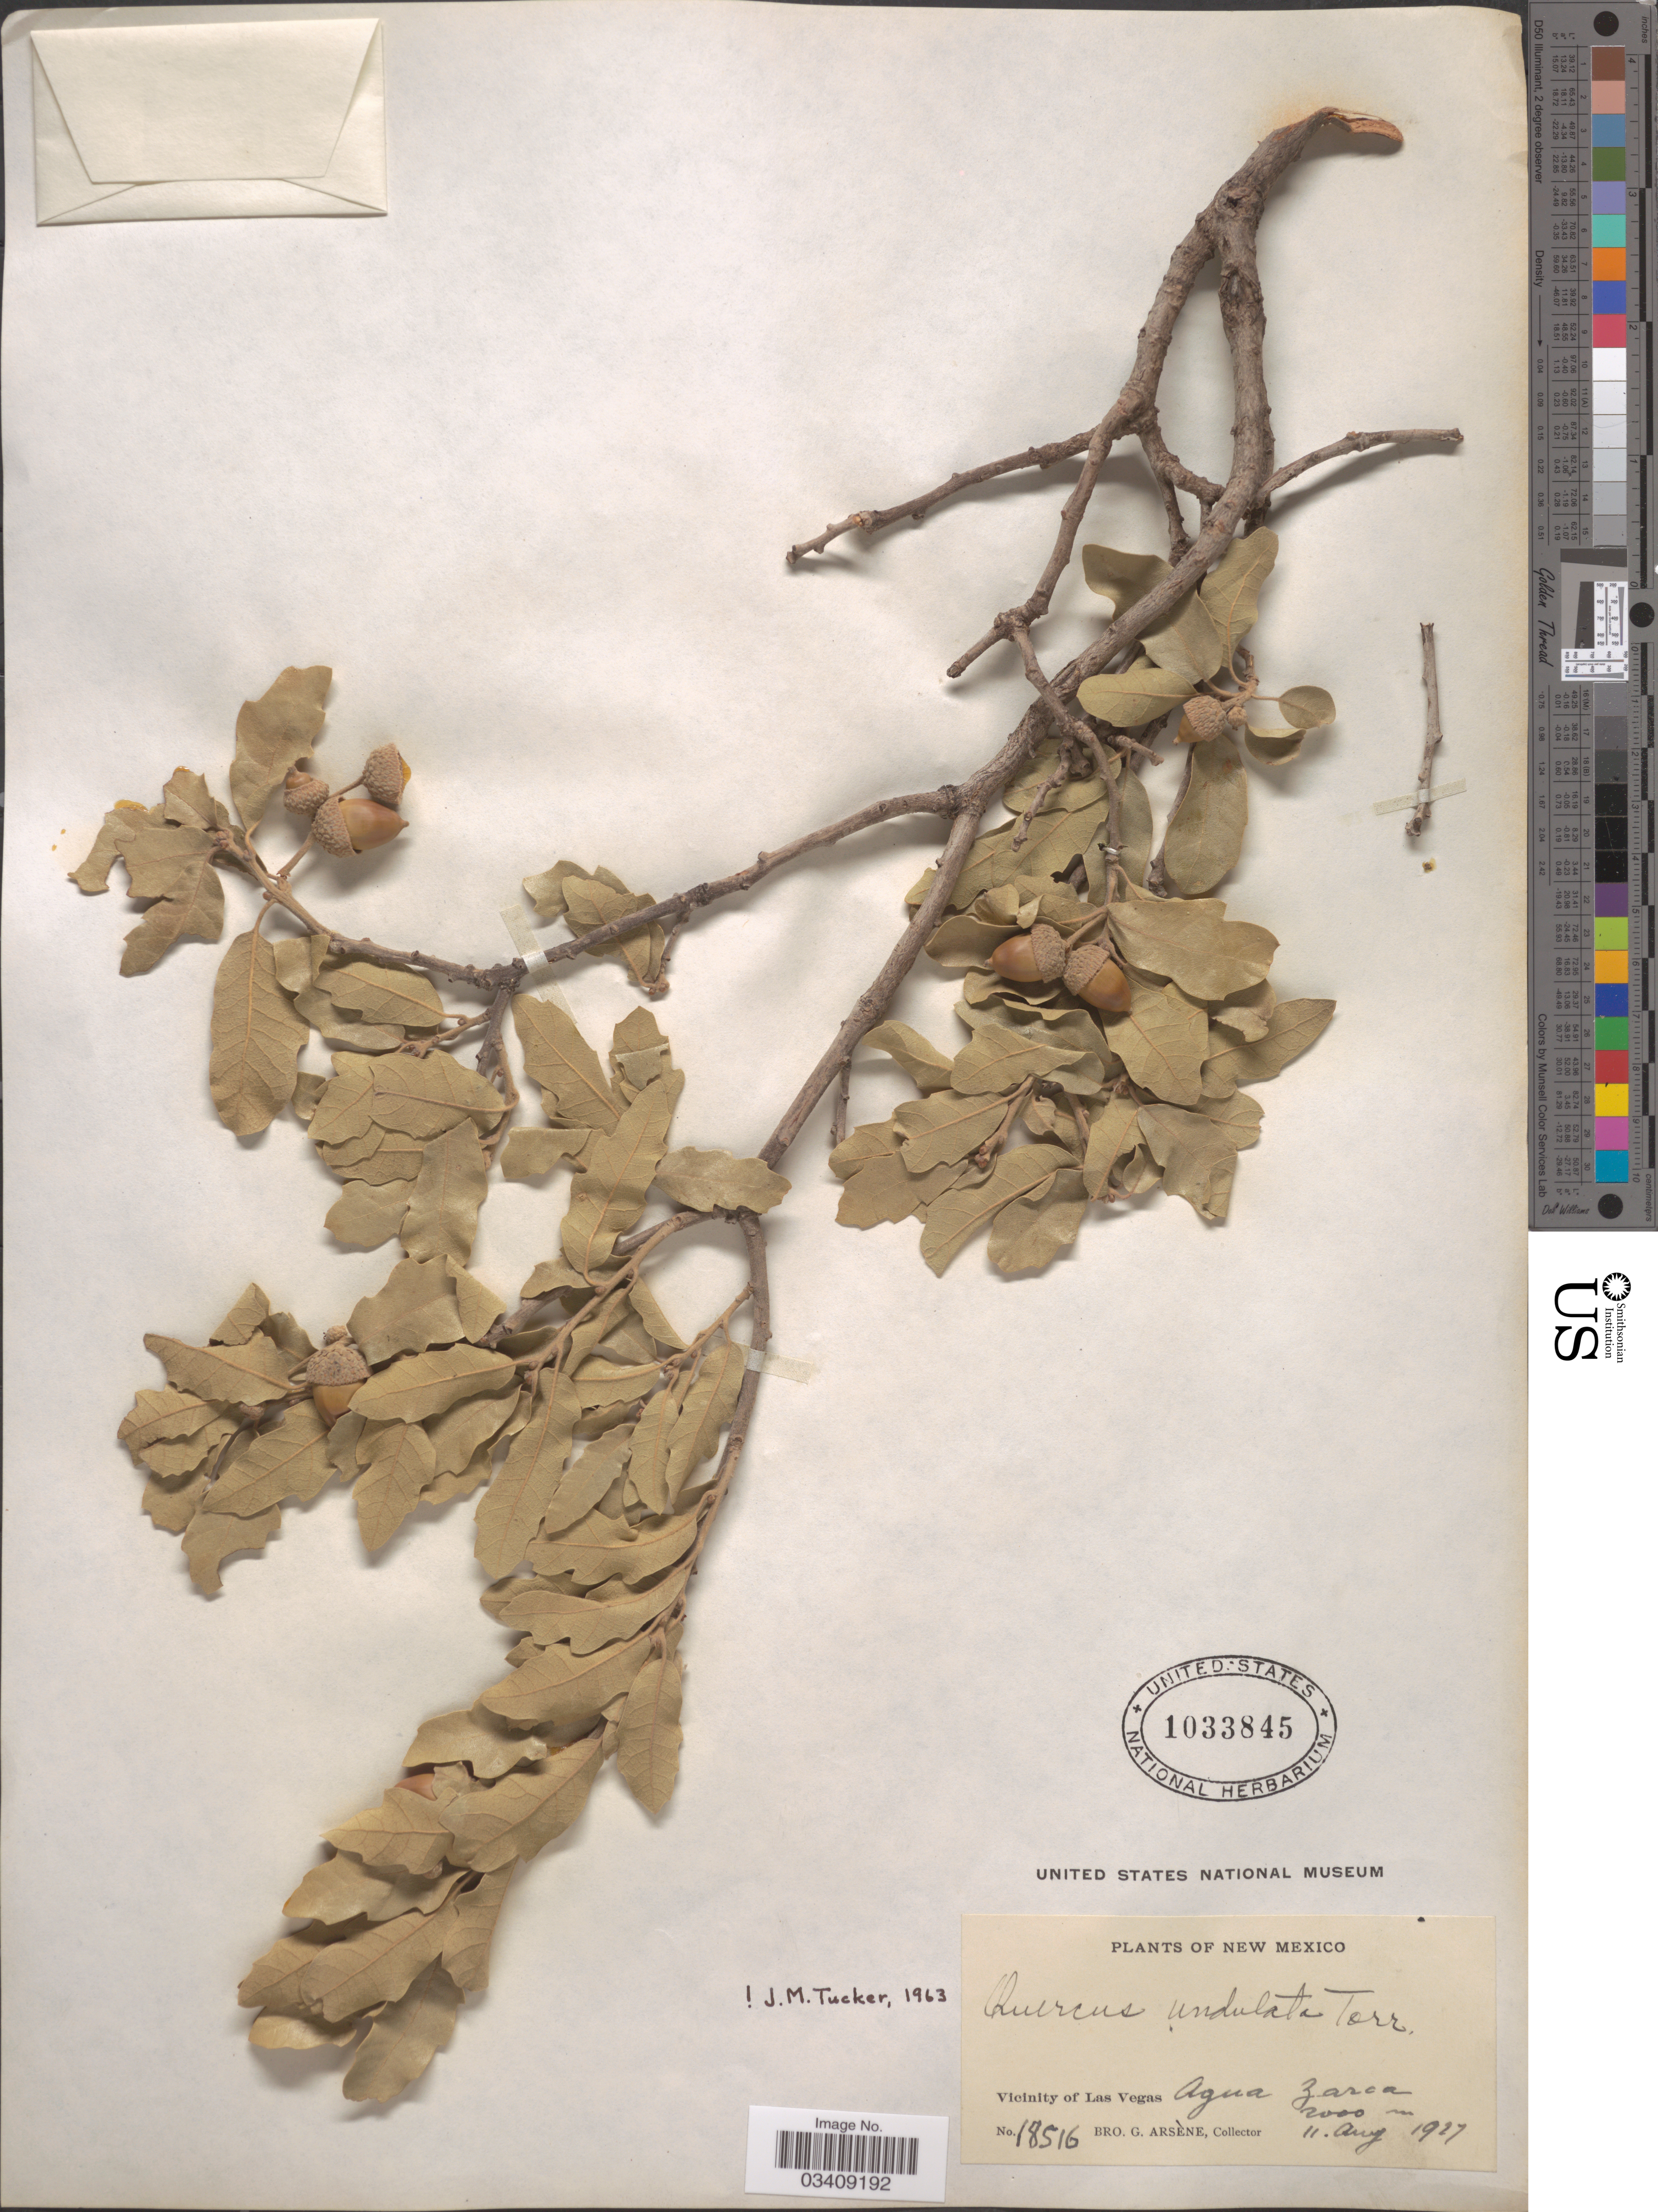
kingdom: Plantae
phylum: Tracheophyta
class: Magnoliopsida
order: Fagales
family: Fagaceae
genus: Quercus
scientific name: Quercus undulata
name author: Torr.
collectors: Bro. G. Arsène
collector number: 18516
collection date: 1927-08-11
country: United States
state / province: New Mexico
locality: Vicinity of Las Vegas. Agua Zarca.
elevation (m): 2000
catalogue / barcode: US 1033845